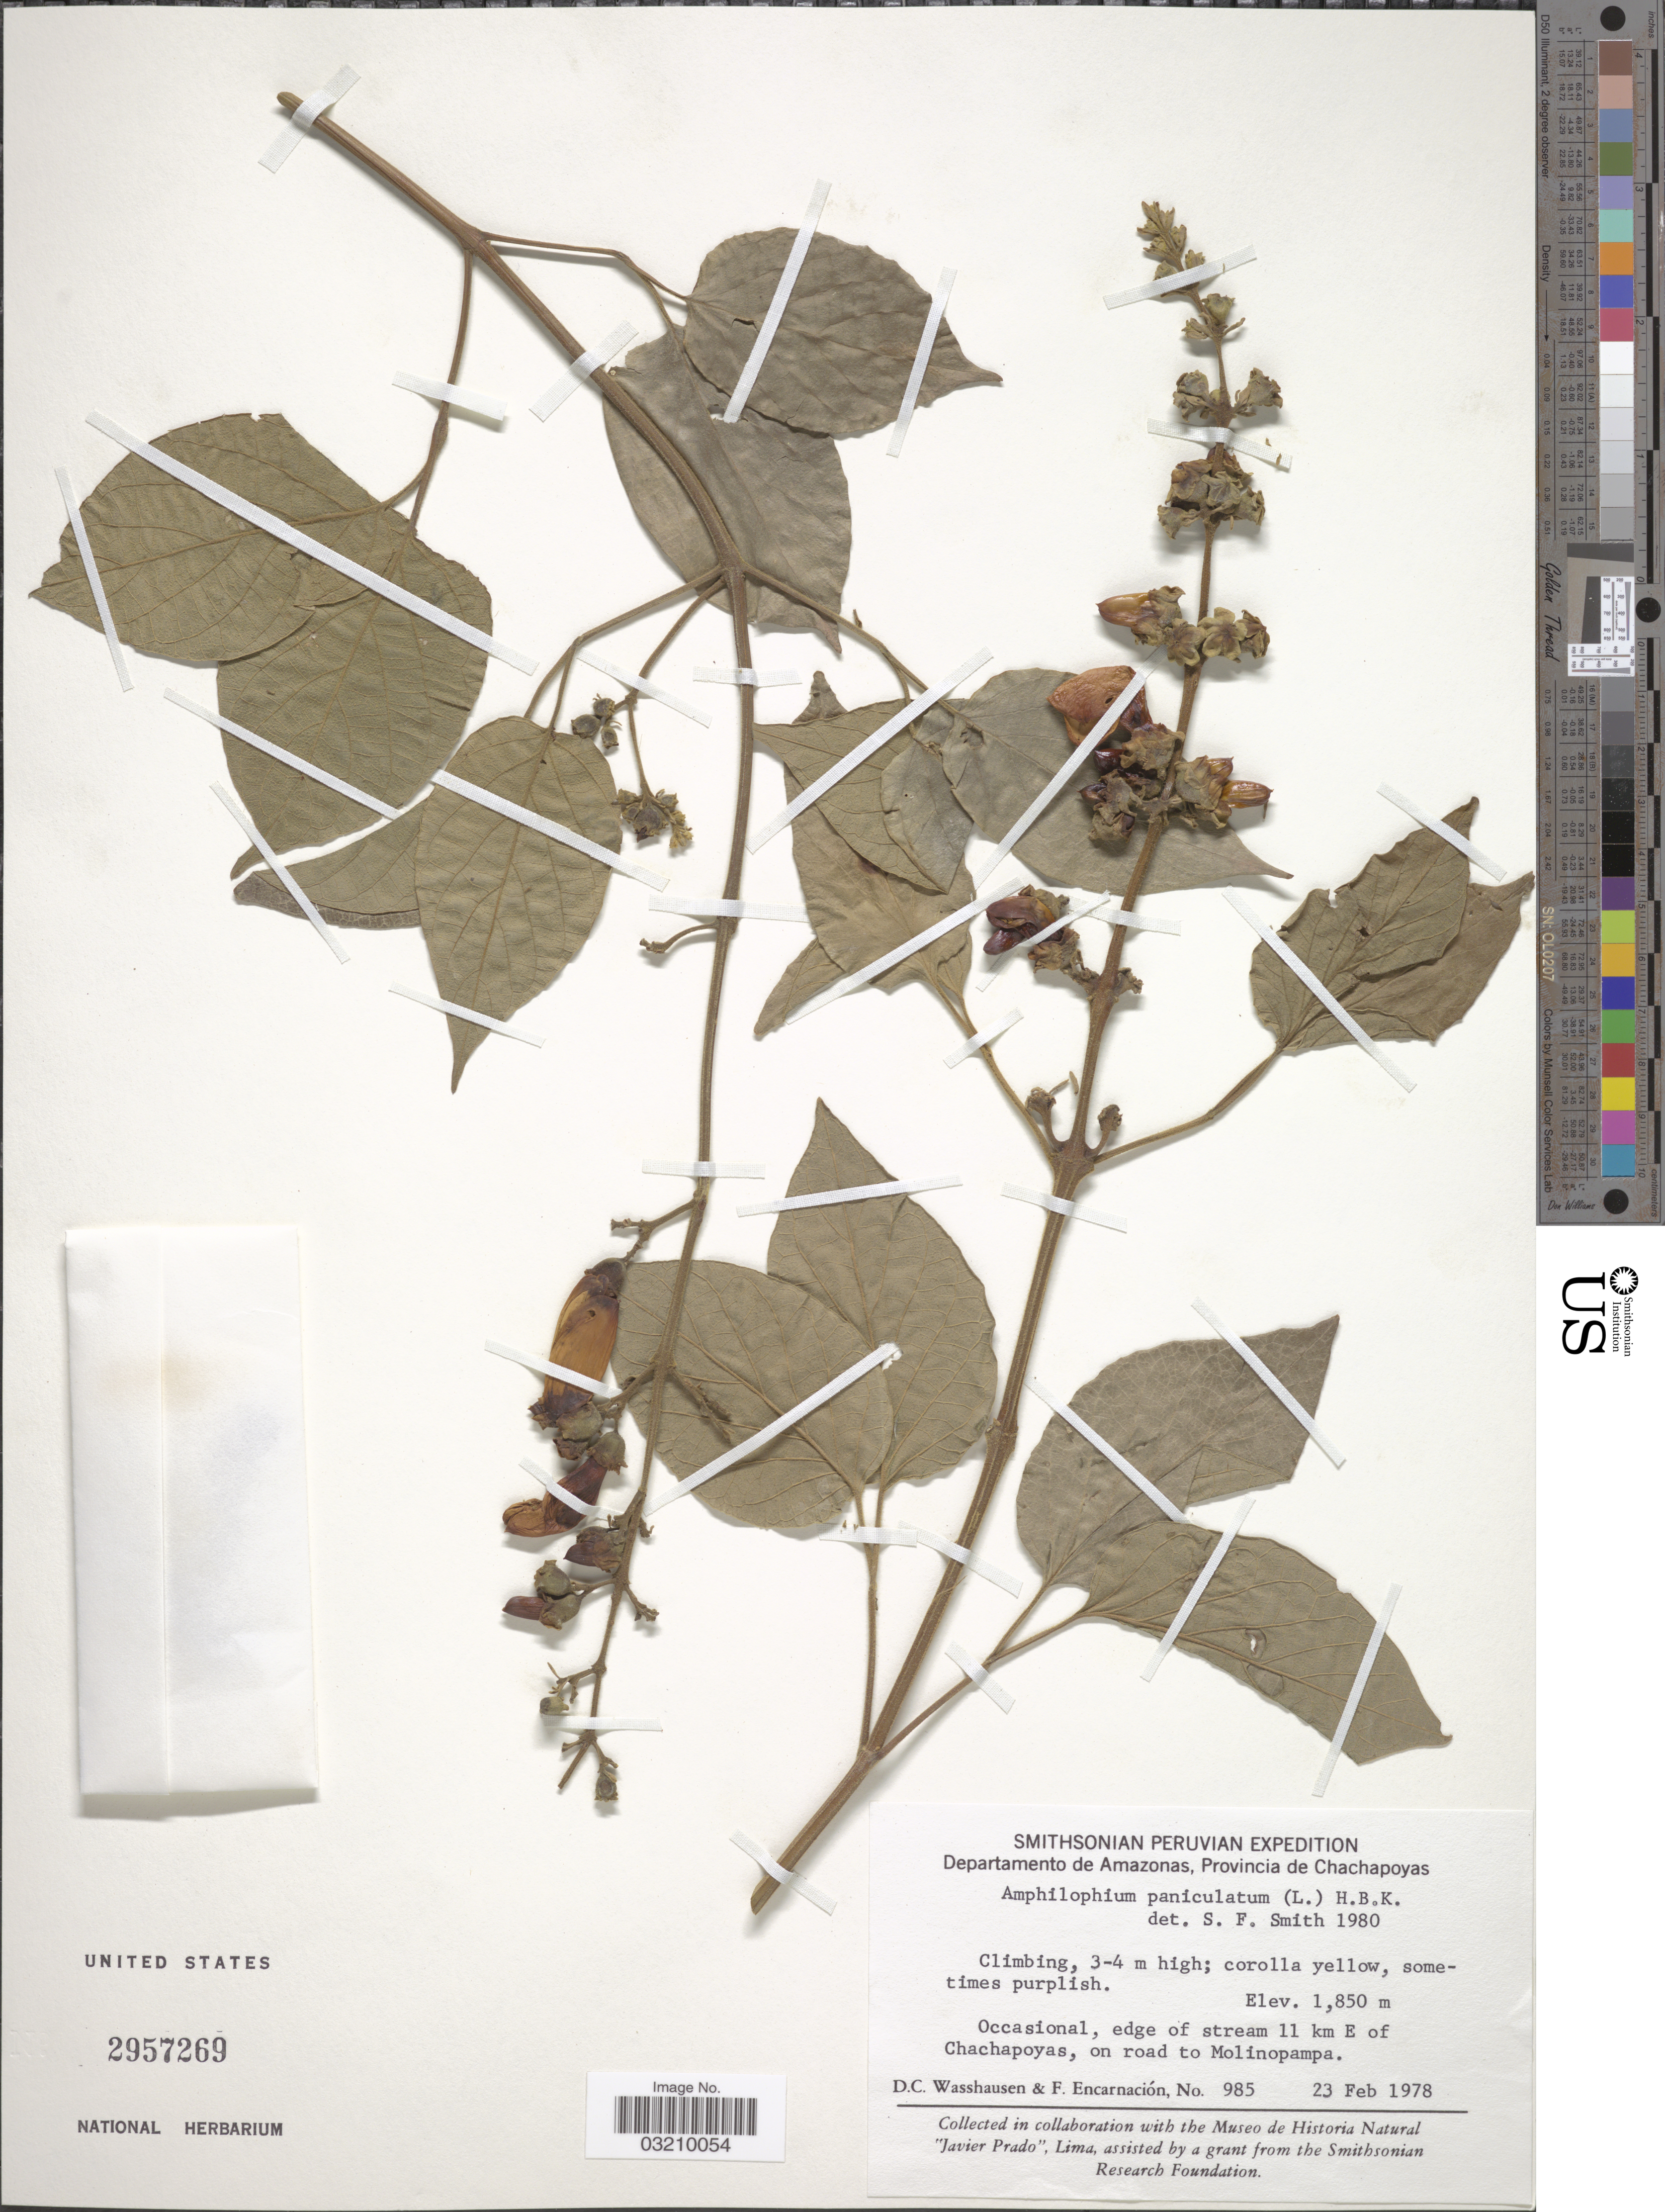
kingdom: Plantae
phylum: Tracheophyta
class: Magnoliopsida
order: Lamiales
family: Bignoniaceae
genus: Amphilophium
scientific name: Amphilophium paniculatum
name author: (L.) Kunth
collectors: D. C. Wasshausen & F. Encarnación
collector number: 985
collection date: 1978-02-23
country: Peru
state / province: Amazonas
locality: Departamento de Amazonas, Provincia de Chachapoyas. Occasional, edge of stream 11 km E of Chachapoyas, on road to Molinopampa.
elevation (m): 1850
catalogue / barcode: US 2957269